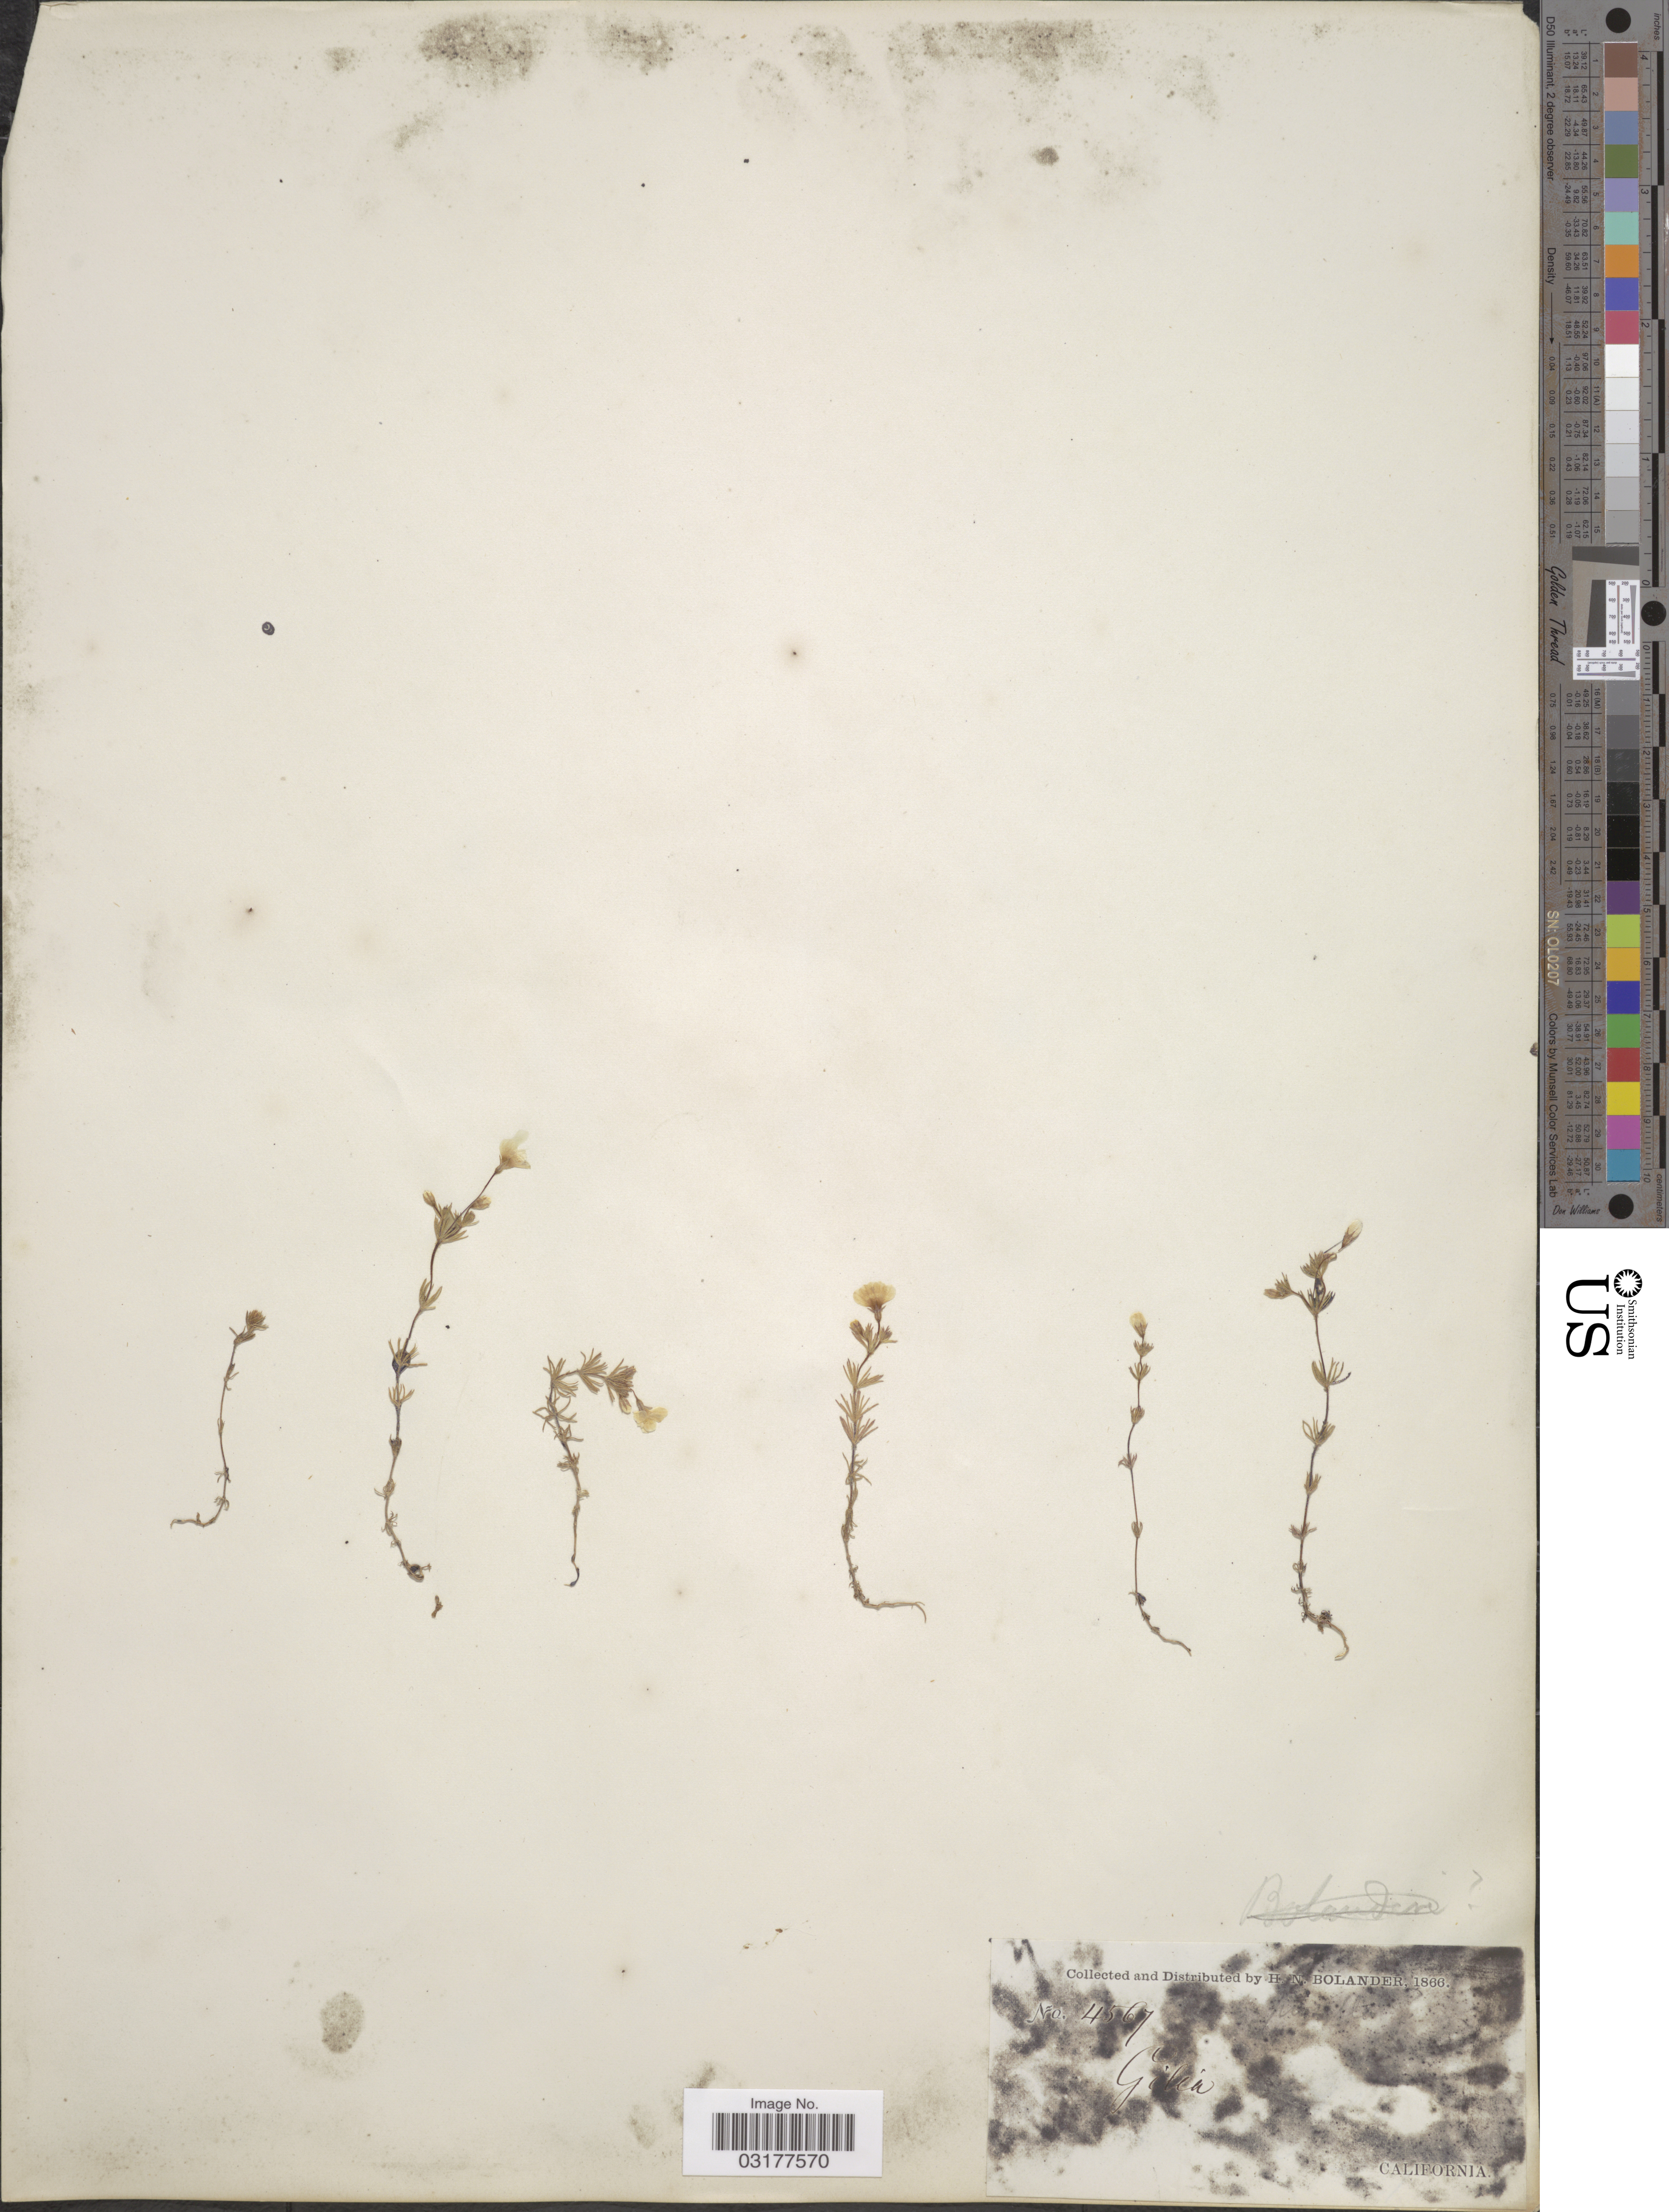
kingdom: Plantae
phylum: Tracheophyta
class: Magnoliopsida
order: Ericales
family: Polemoniaceae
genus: Leptosiphon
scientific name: Leptosiphon filipes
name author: (Benth.) J.M. Porter & L.A. Johnson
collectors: H. Bolander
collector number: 4567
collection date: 1866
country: United States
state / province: California